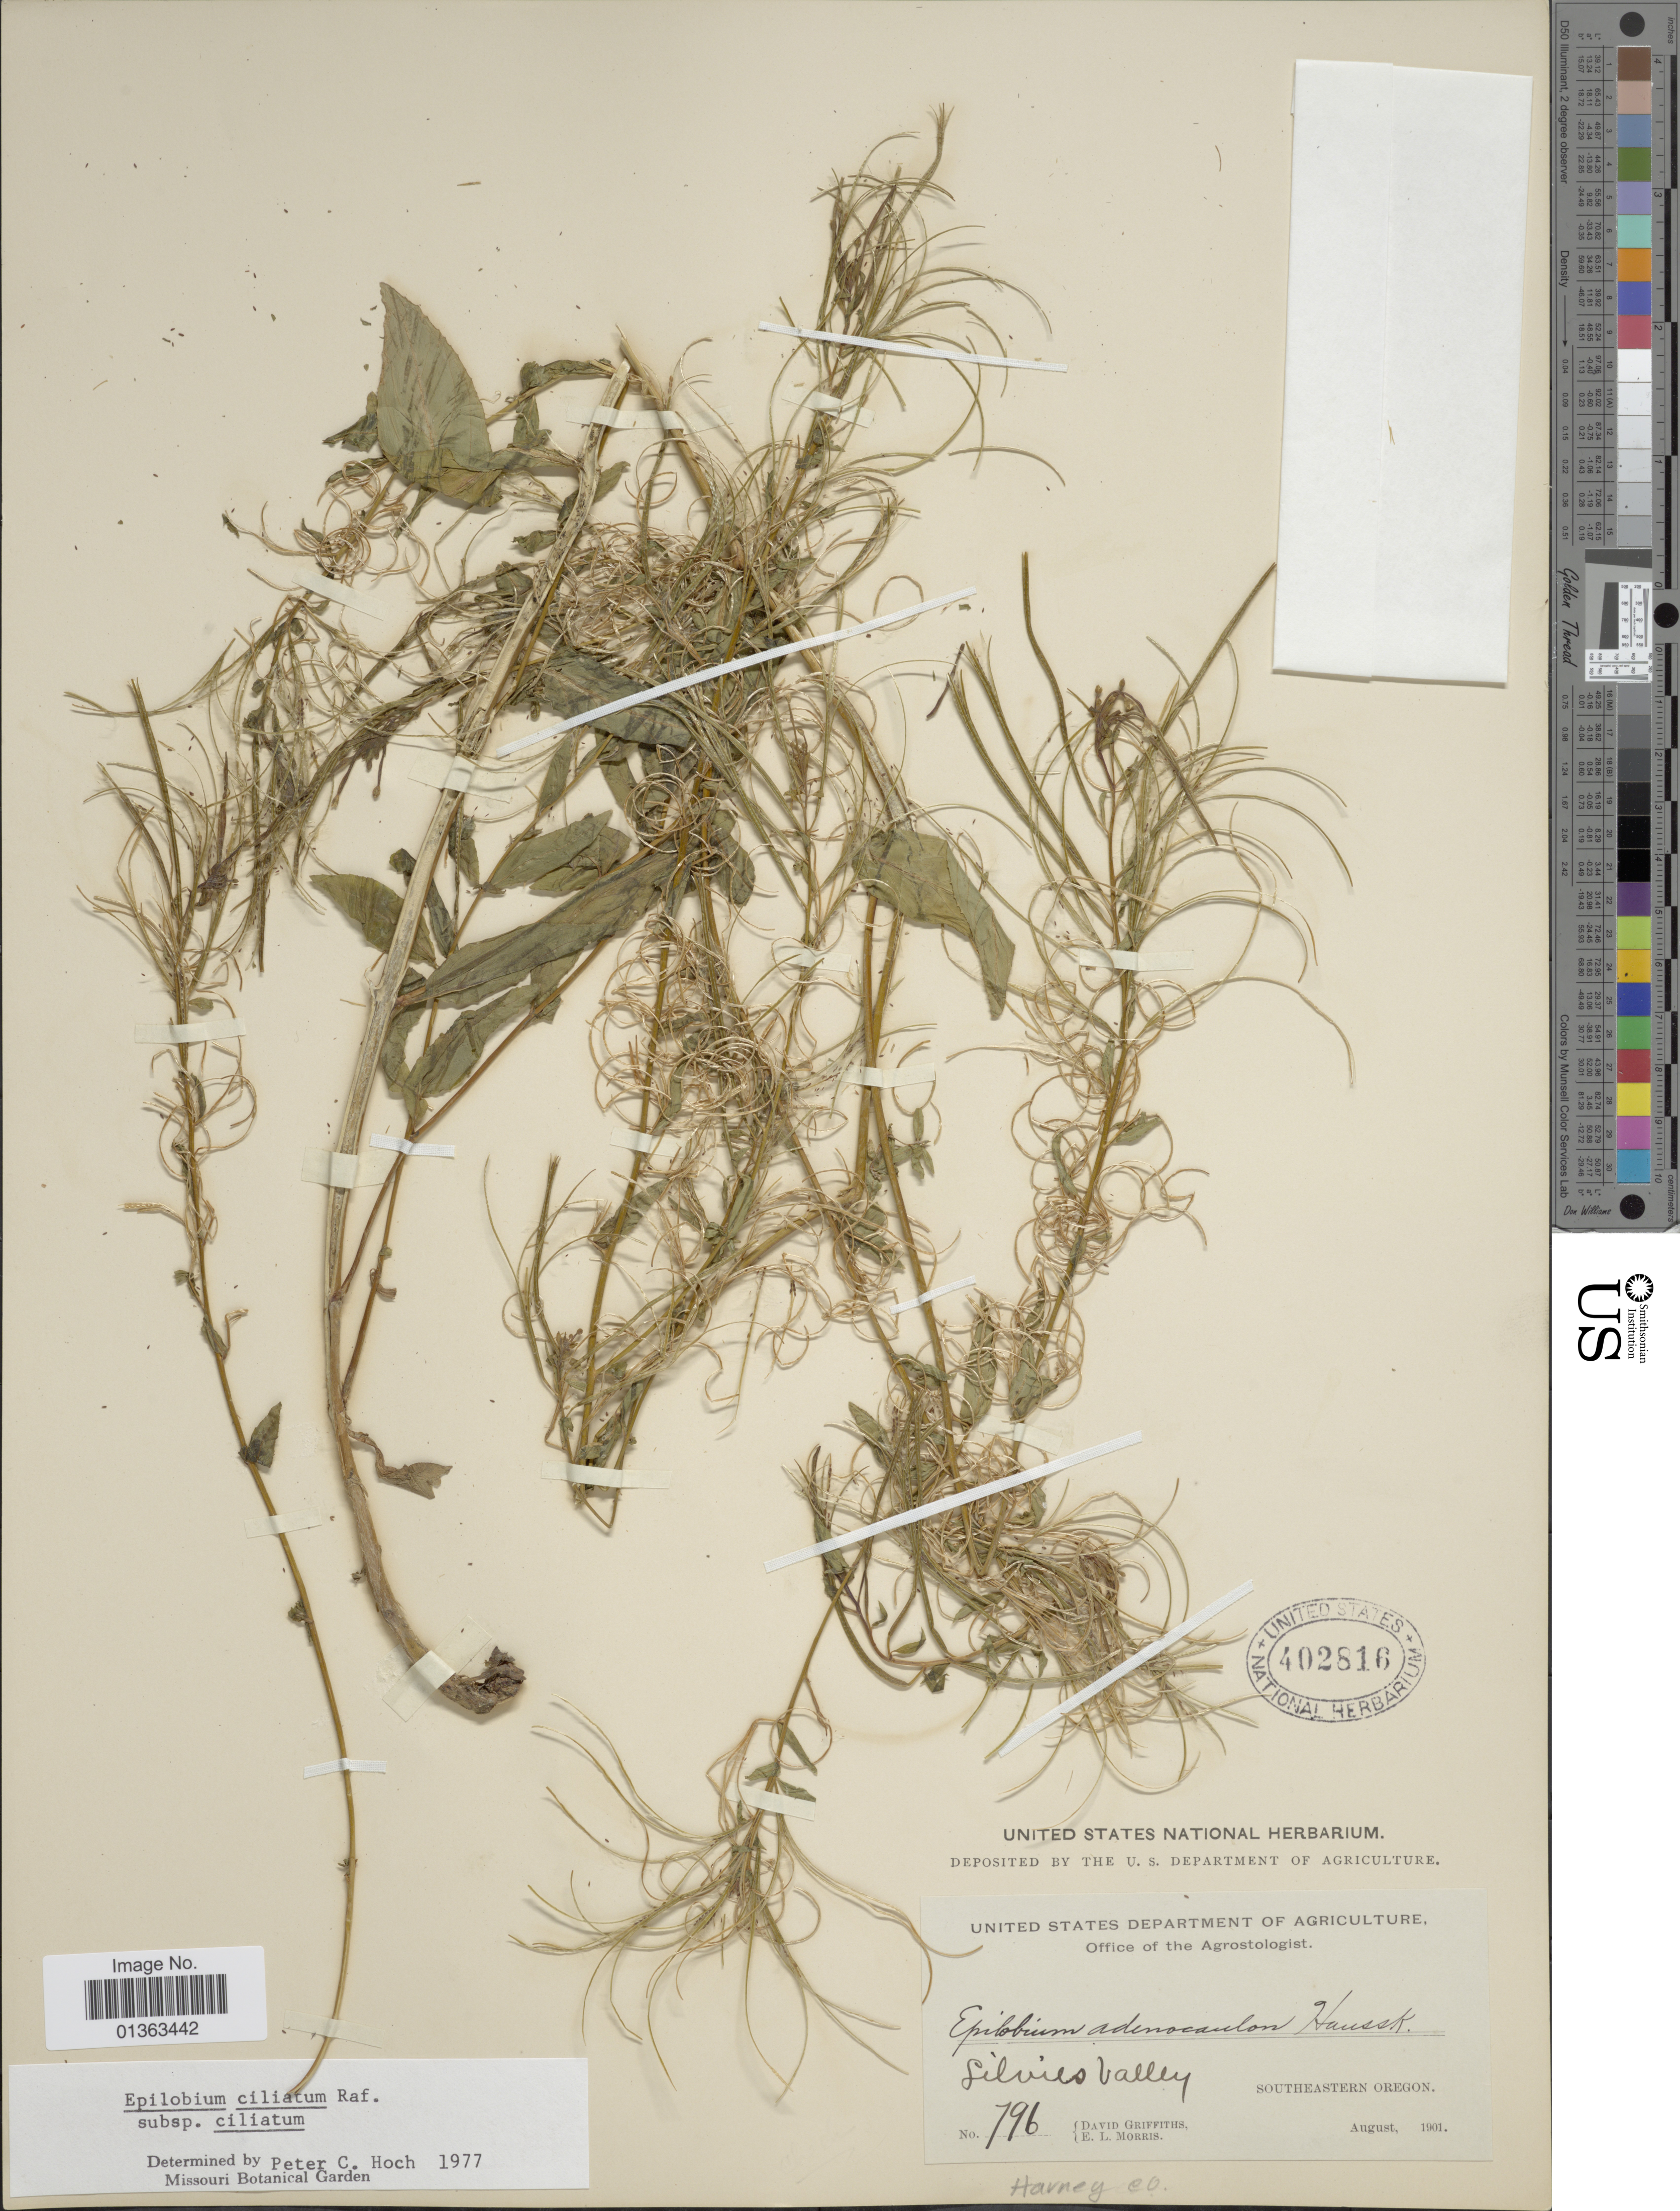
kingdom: Plantae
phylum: Tracheophyta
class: Magnoliopsida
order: Myrtales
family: Onagraceae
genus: Epilobium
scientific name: Epilobium ciliatum subsp. ciliatum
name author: Raf.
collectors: D. Griffiths & E. Morris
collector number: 796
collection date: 1901-08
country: United States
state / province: Oregon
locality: Silvies Valley, Southeastern Oregon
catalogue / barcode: US 402816